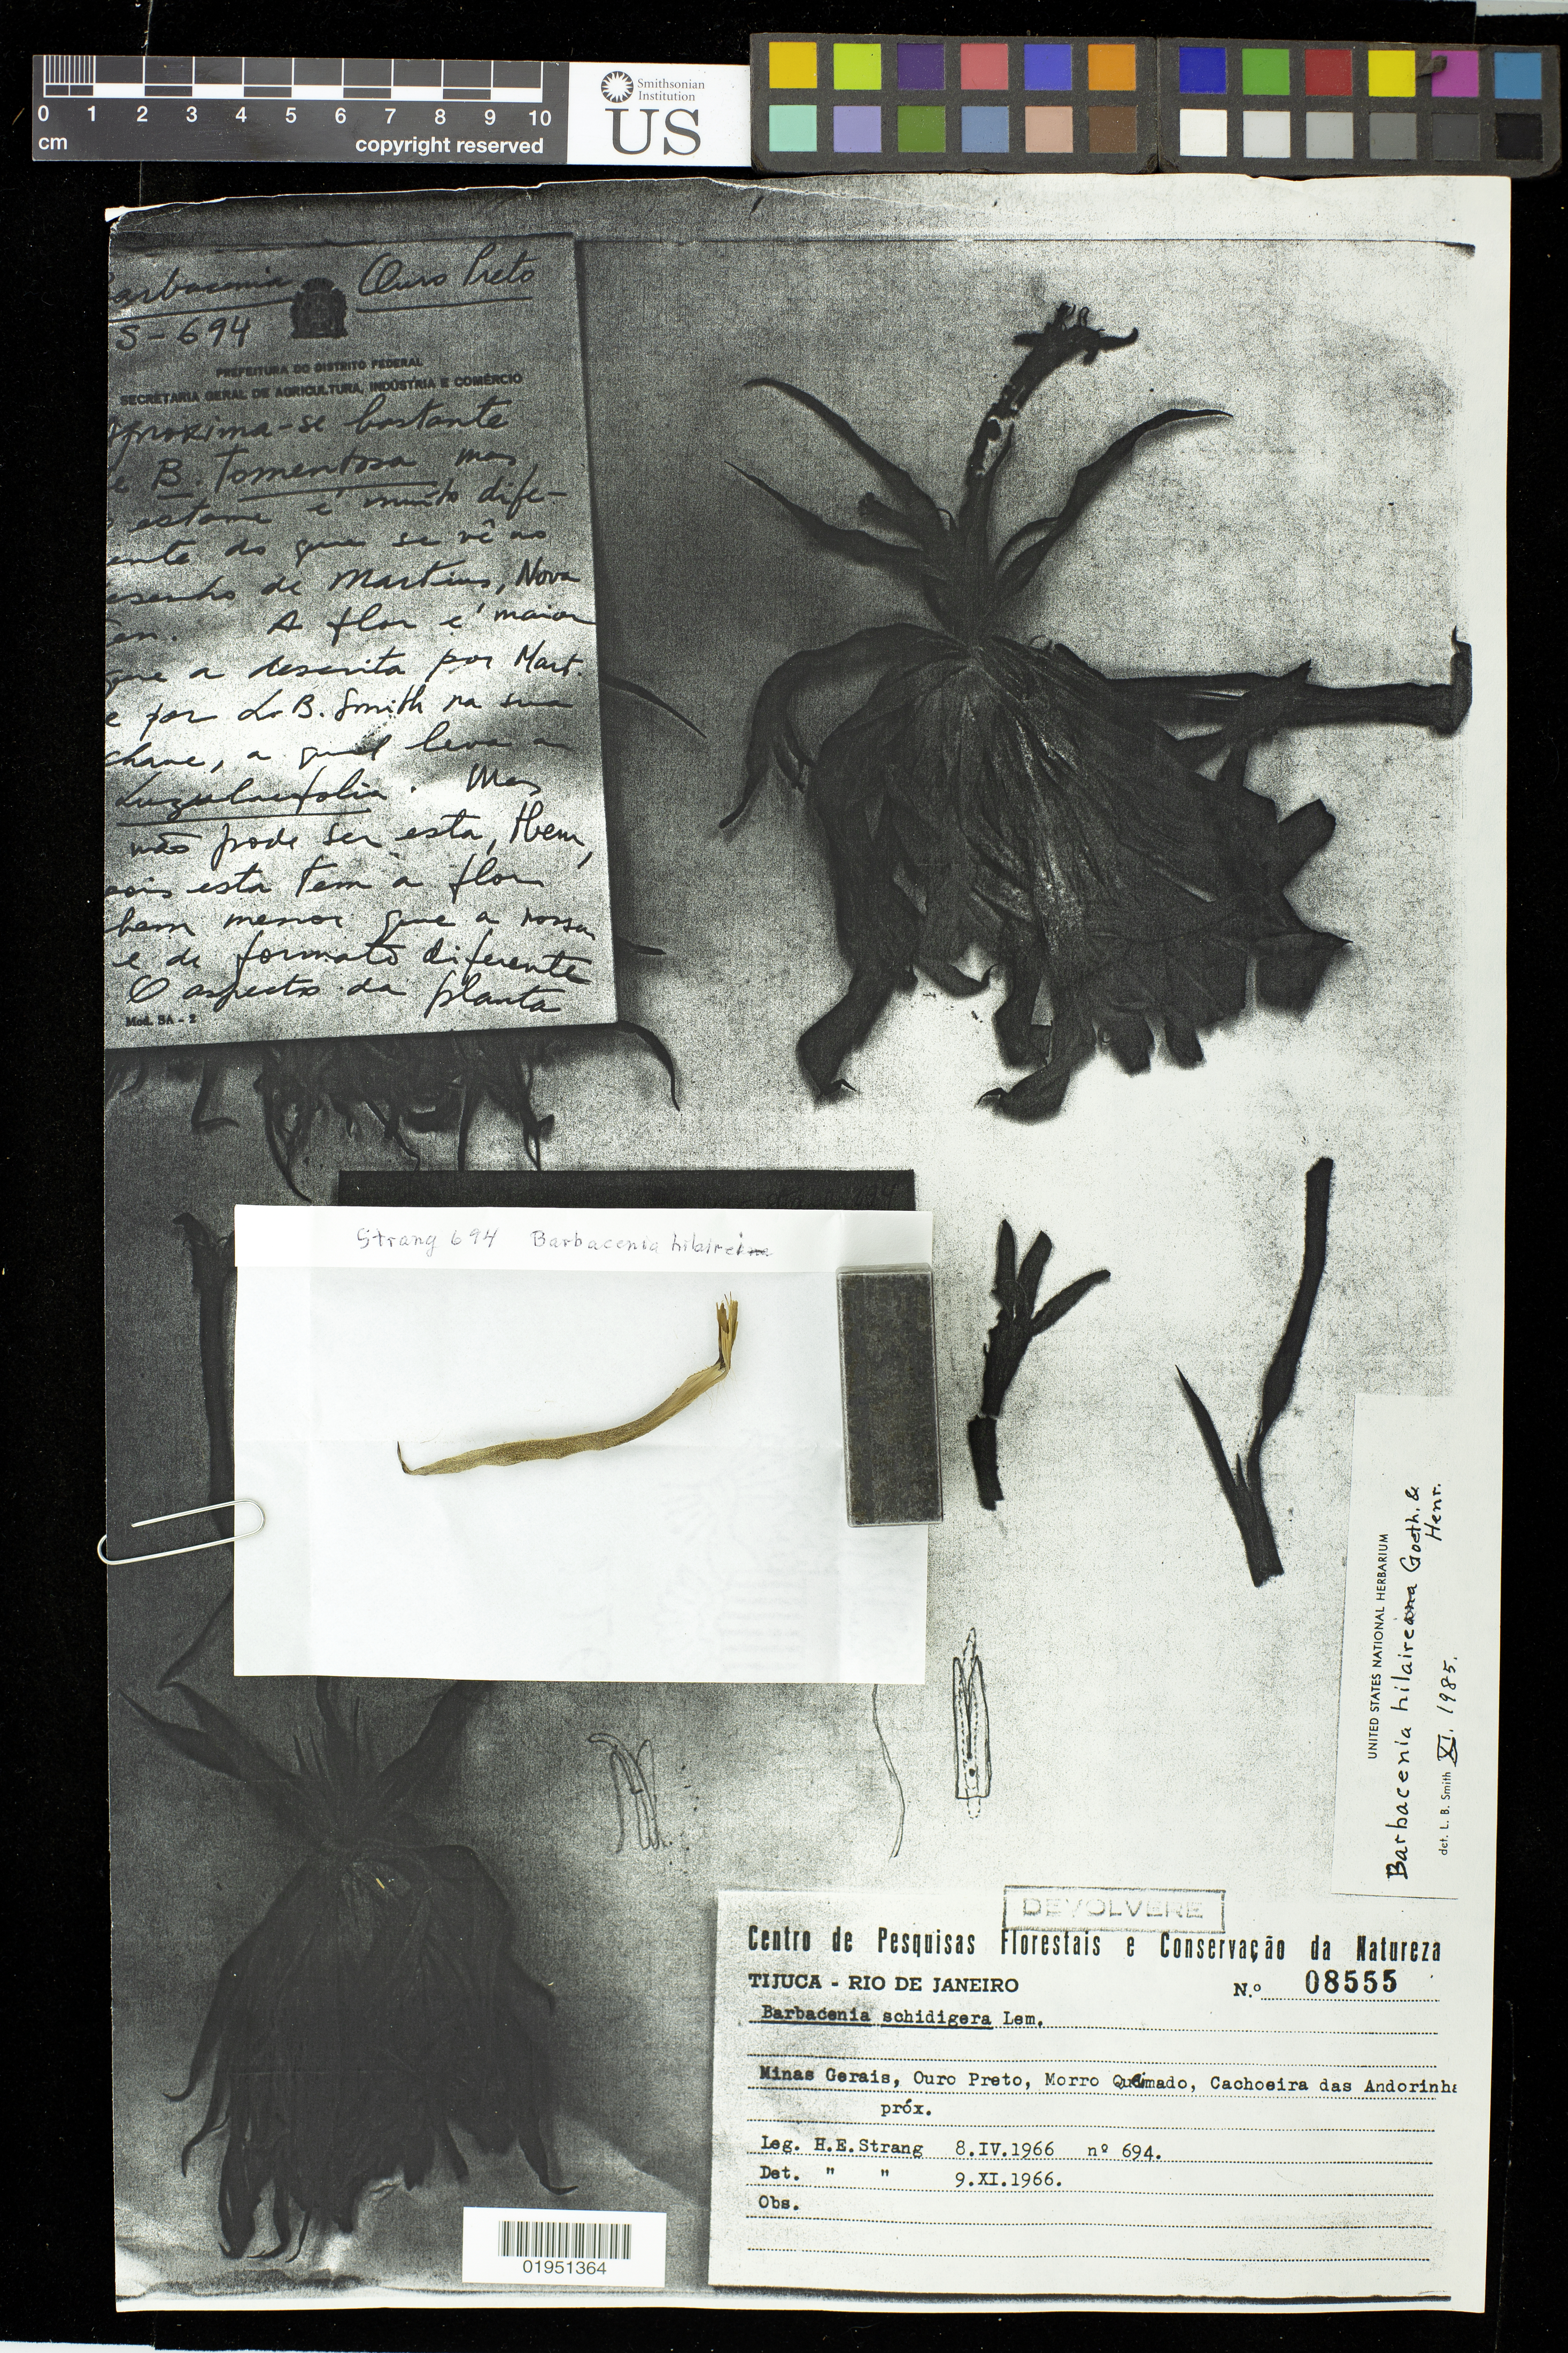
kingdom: Plantae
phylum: Tracheophyta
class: Liliopsida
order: Pandanales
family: Velloziaceae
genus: Barbacenia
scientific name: Barbacenia hilairei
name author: Goethart & Henr.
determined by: Smith, Lyman B., (US), NMNH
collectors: H. Strang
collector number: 694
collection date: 1966-04-08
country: Brazil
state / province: Minas Gerais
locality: Ouro Preto, Morro Quemado, Cachoeira das Andorinha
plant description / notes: Specimen packet attached to photocopied sheet